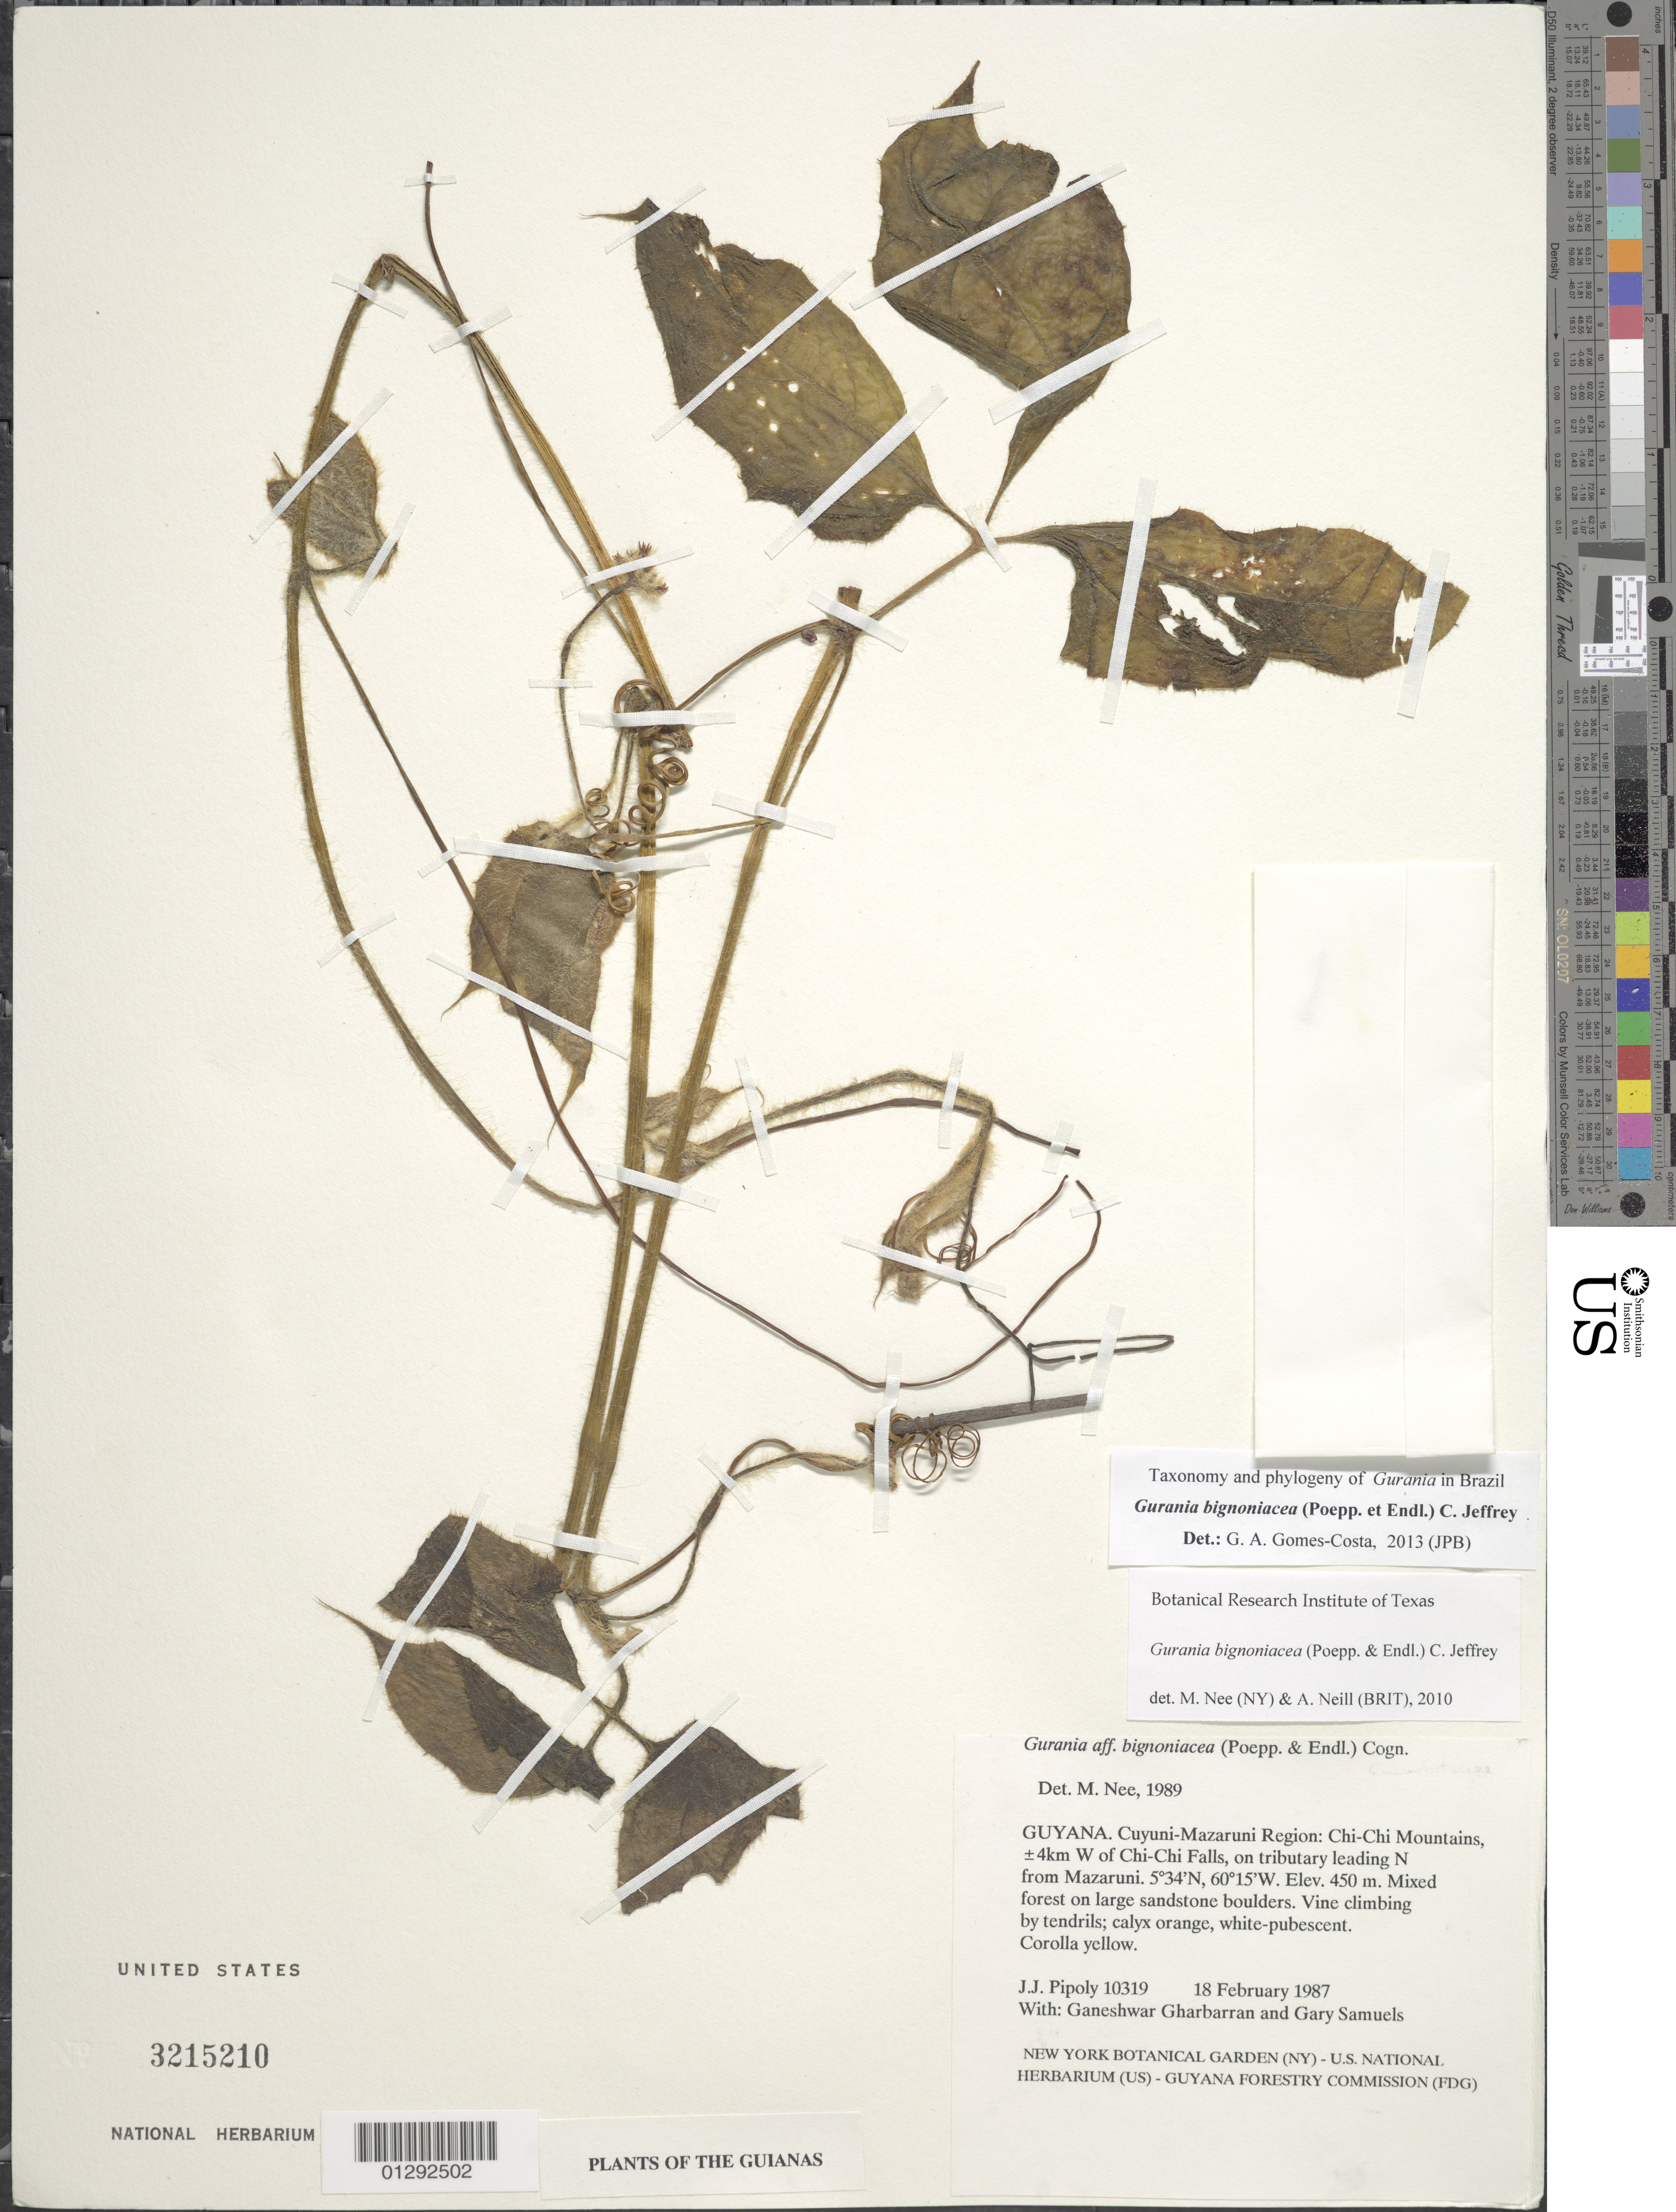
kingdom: Plantae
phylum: Tracheophyta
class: Magnoliopsida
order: Cucurbitales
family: Cucurbitaceae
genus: Gurania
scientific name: Gurania bignoniacea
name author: (Poepp. & Endl.) C. Jeffrey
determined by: Gomes-Costa, G. A.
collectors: J. J. Pipoly, G. Gharbarran & G. Samuels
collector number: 10319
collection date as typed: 18 Feb 1987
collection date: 1987-02-18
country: Guyana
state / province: Cuyuni-Mazaruni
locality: Chi-Chi Mts., ca. 4 km W of Chi-Chi Falls, on tributary leading N from Mazaruni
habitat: Mixed forest on large sandstone boulders.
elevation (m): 450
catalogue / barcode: US 3215210